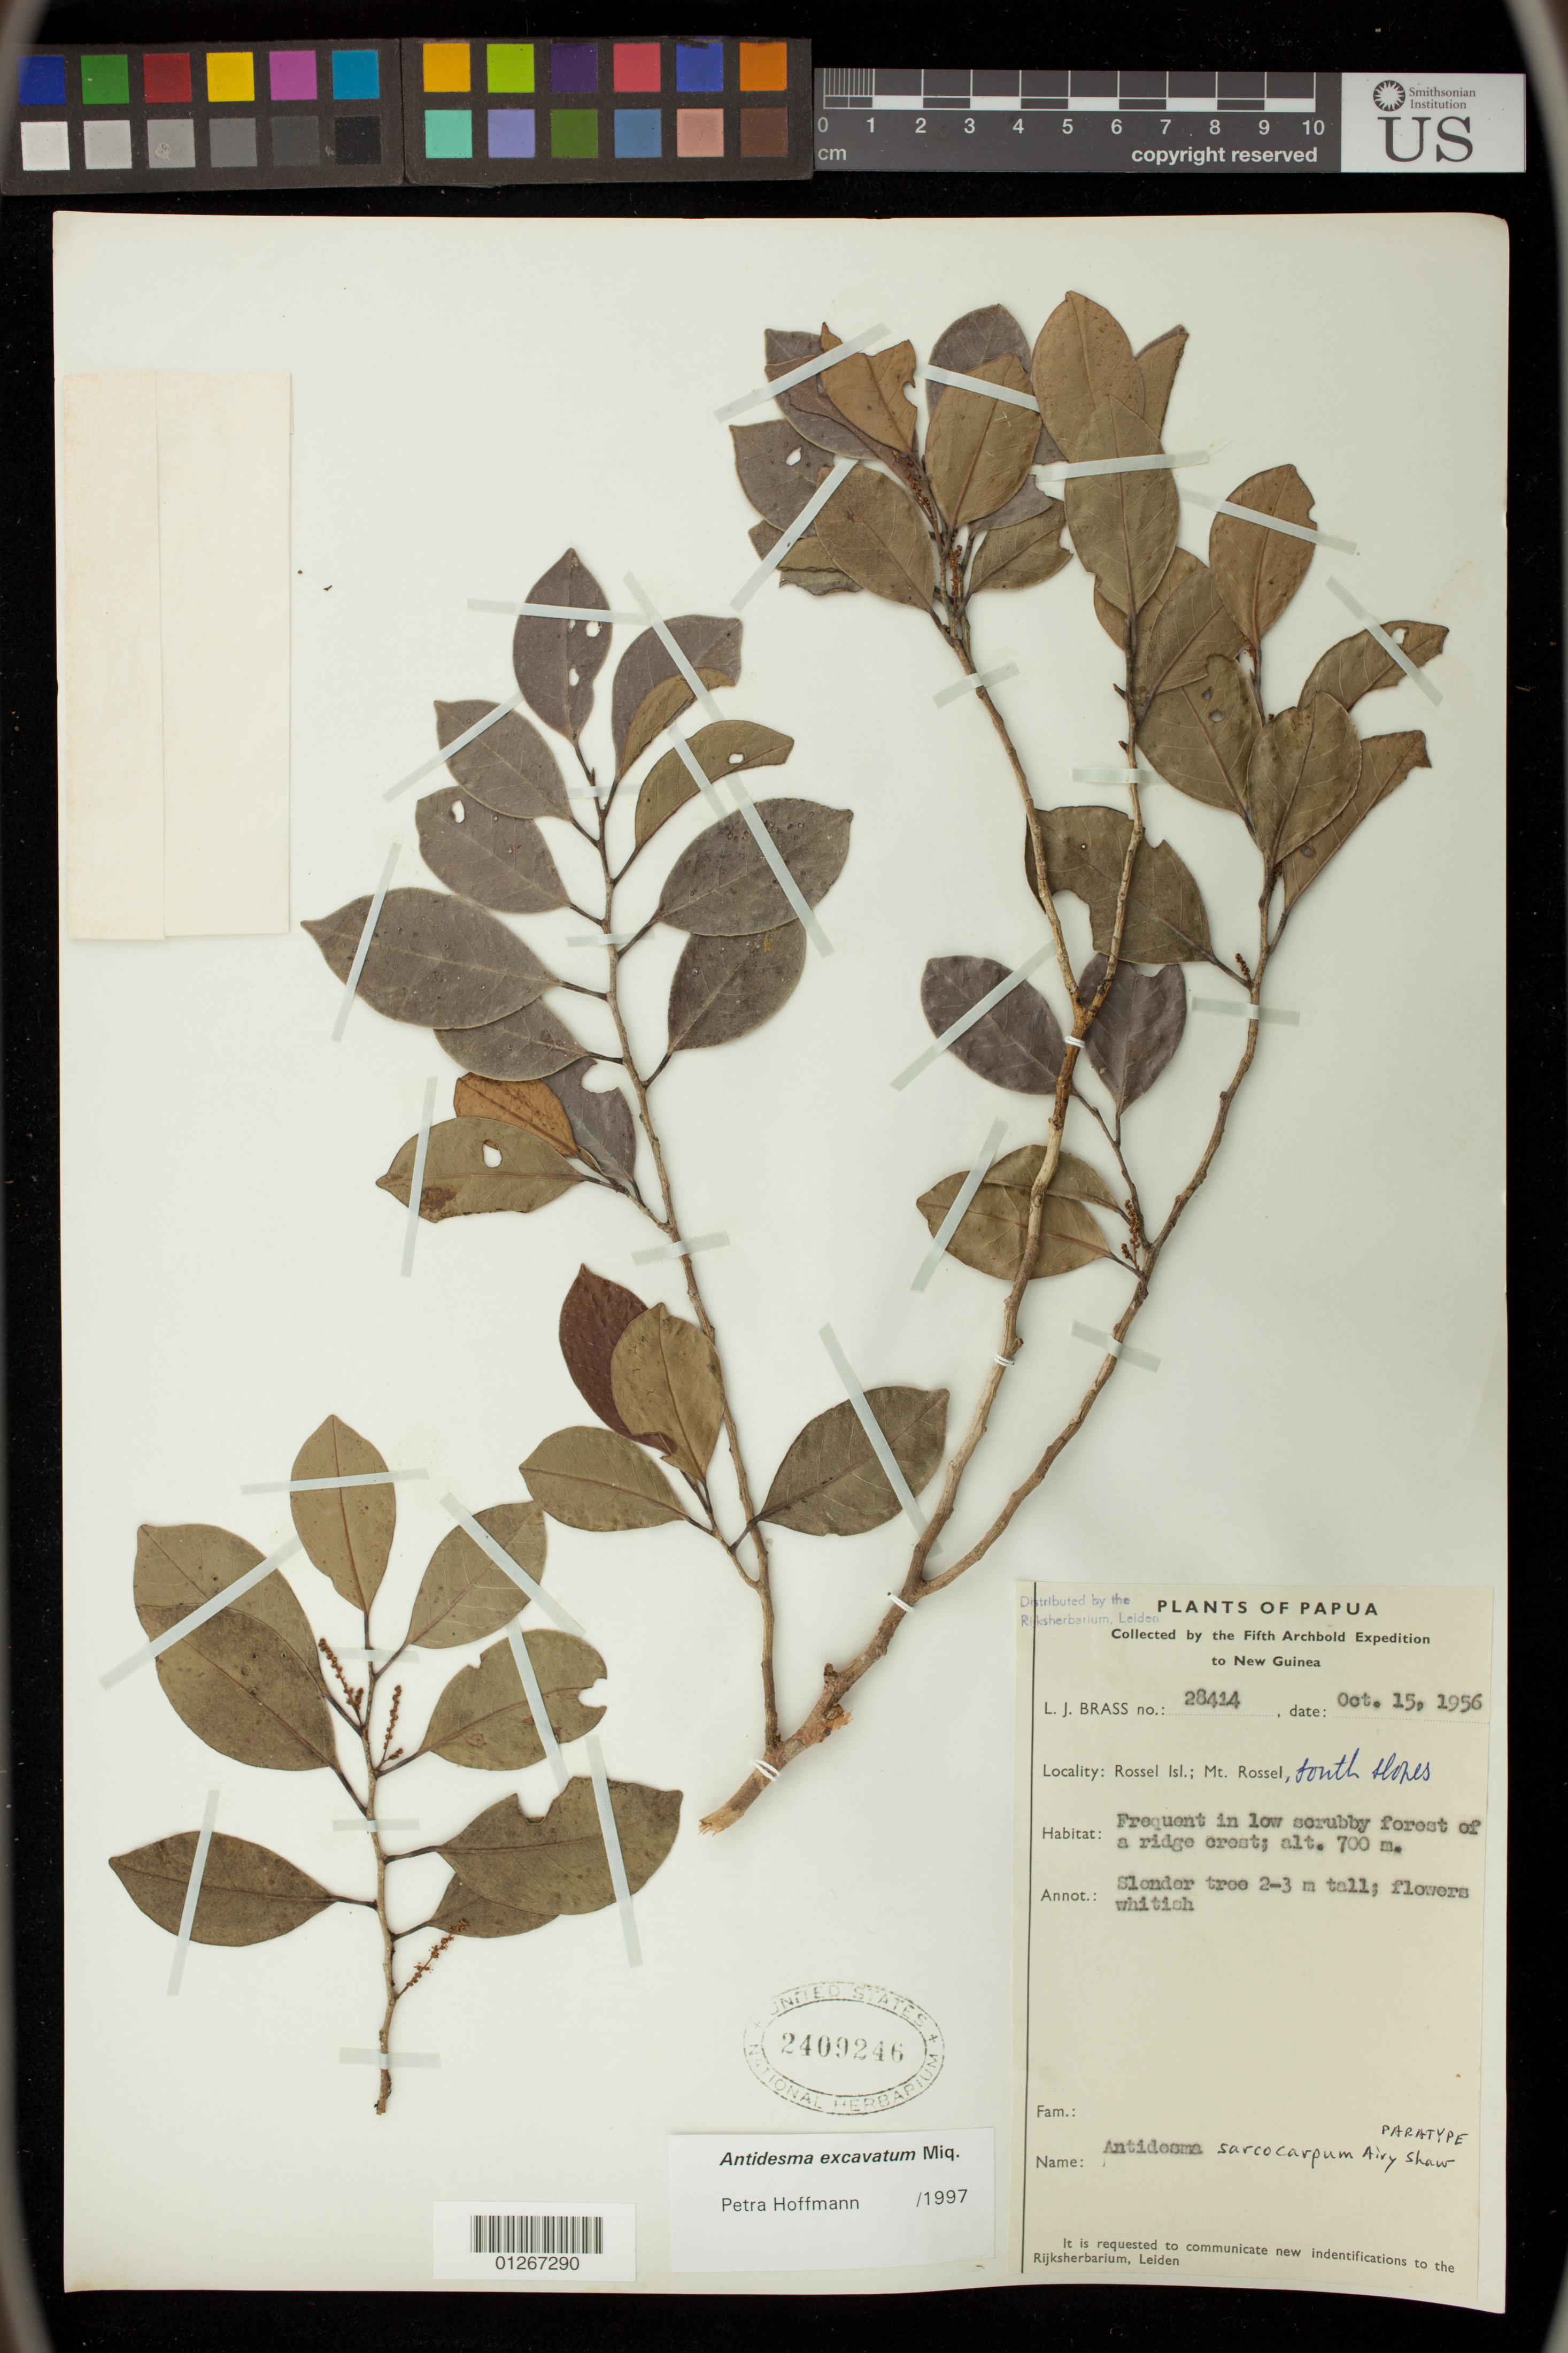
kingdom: Plantae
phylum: Tracheophyta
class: Magnoliopsida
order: Malpighiales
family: Phyllanthaceae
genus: Antidesma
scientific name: Antidesma excavatum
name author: Miq.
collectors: L. J. Brass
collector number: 28414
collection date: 1956-10-15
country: Papua New Guinea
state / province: Milne Bay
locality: Rossel Isl.; Mt. Rossell, south slopes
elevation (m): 700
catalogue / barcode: US 2409246